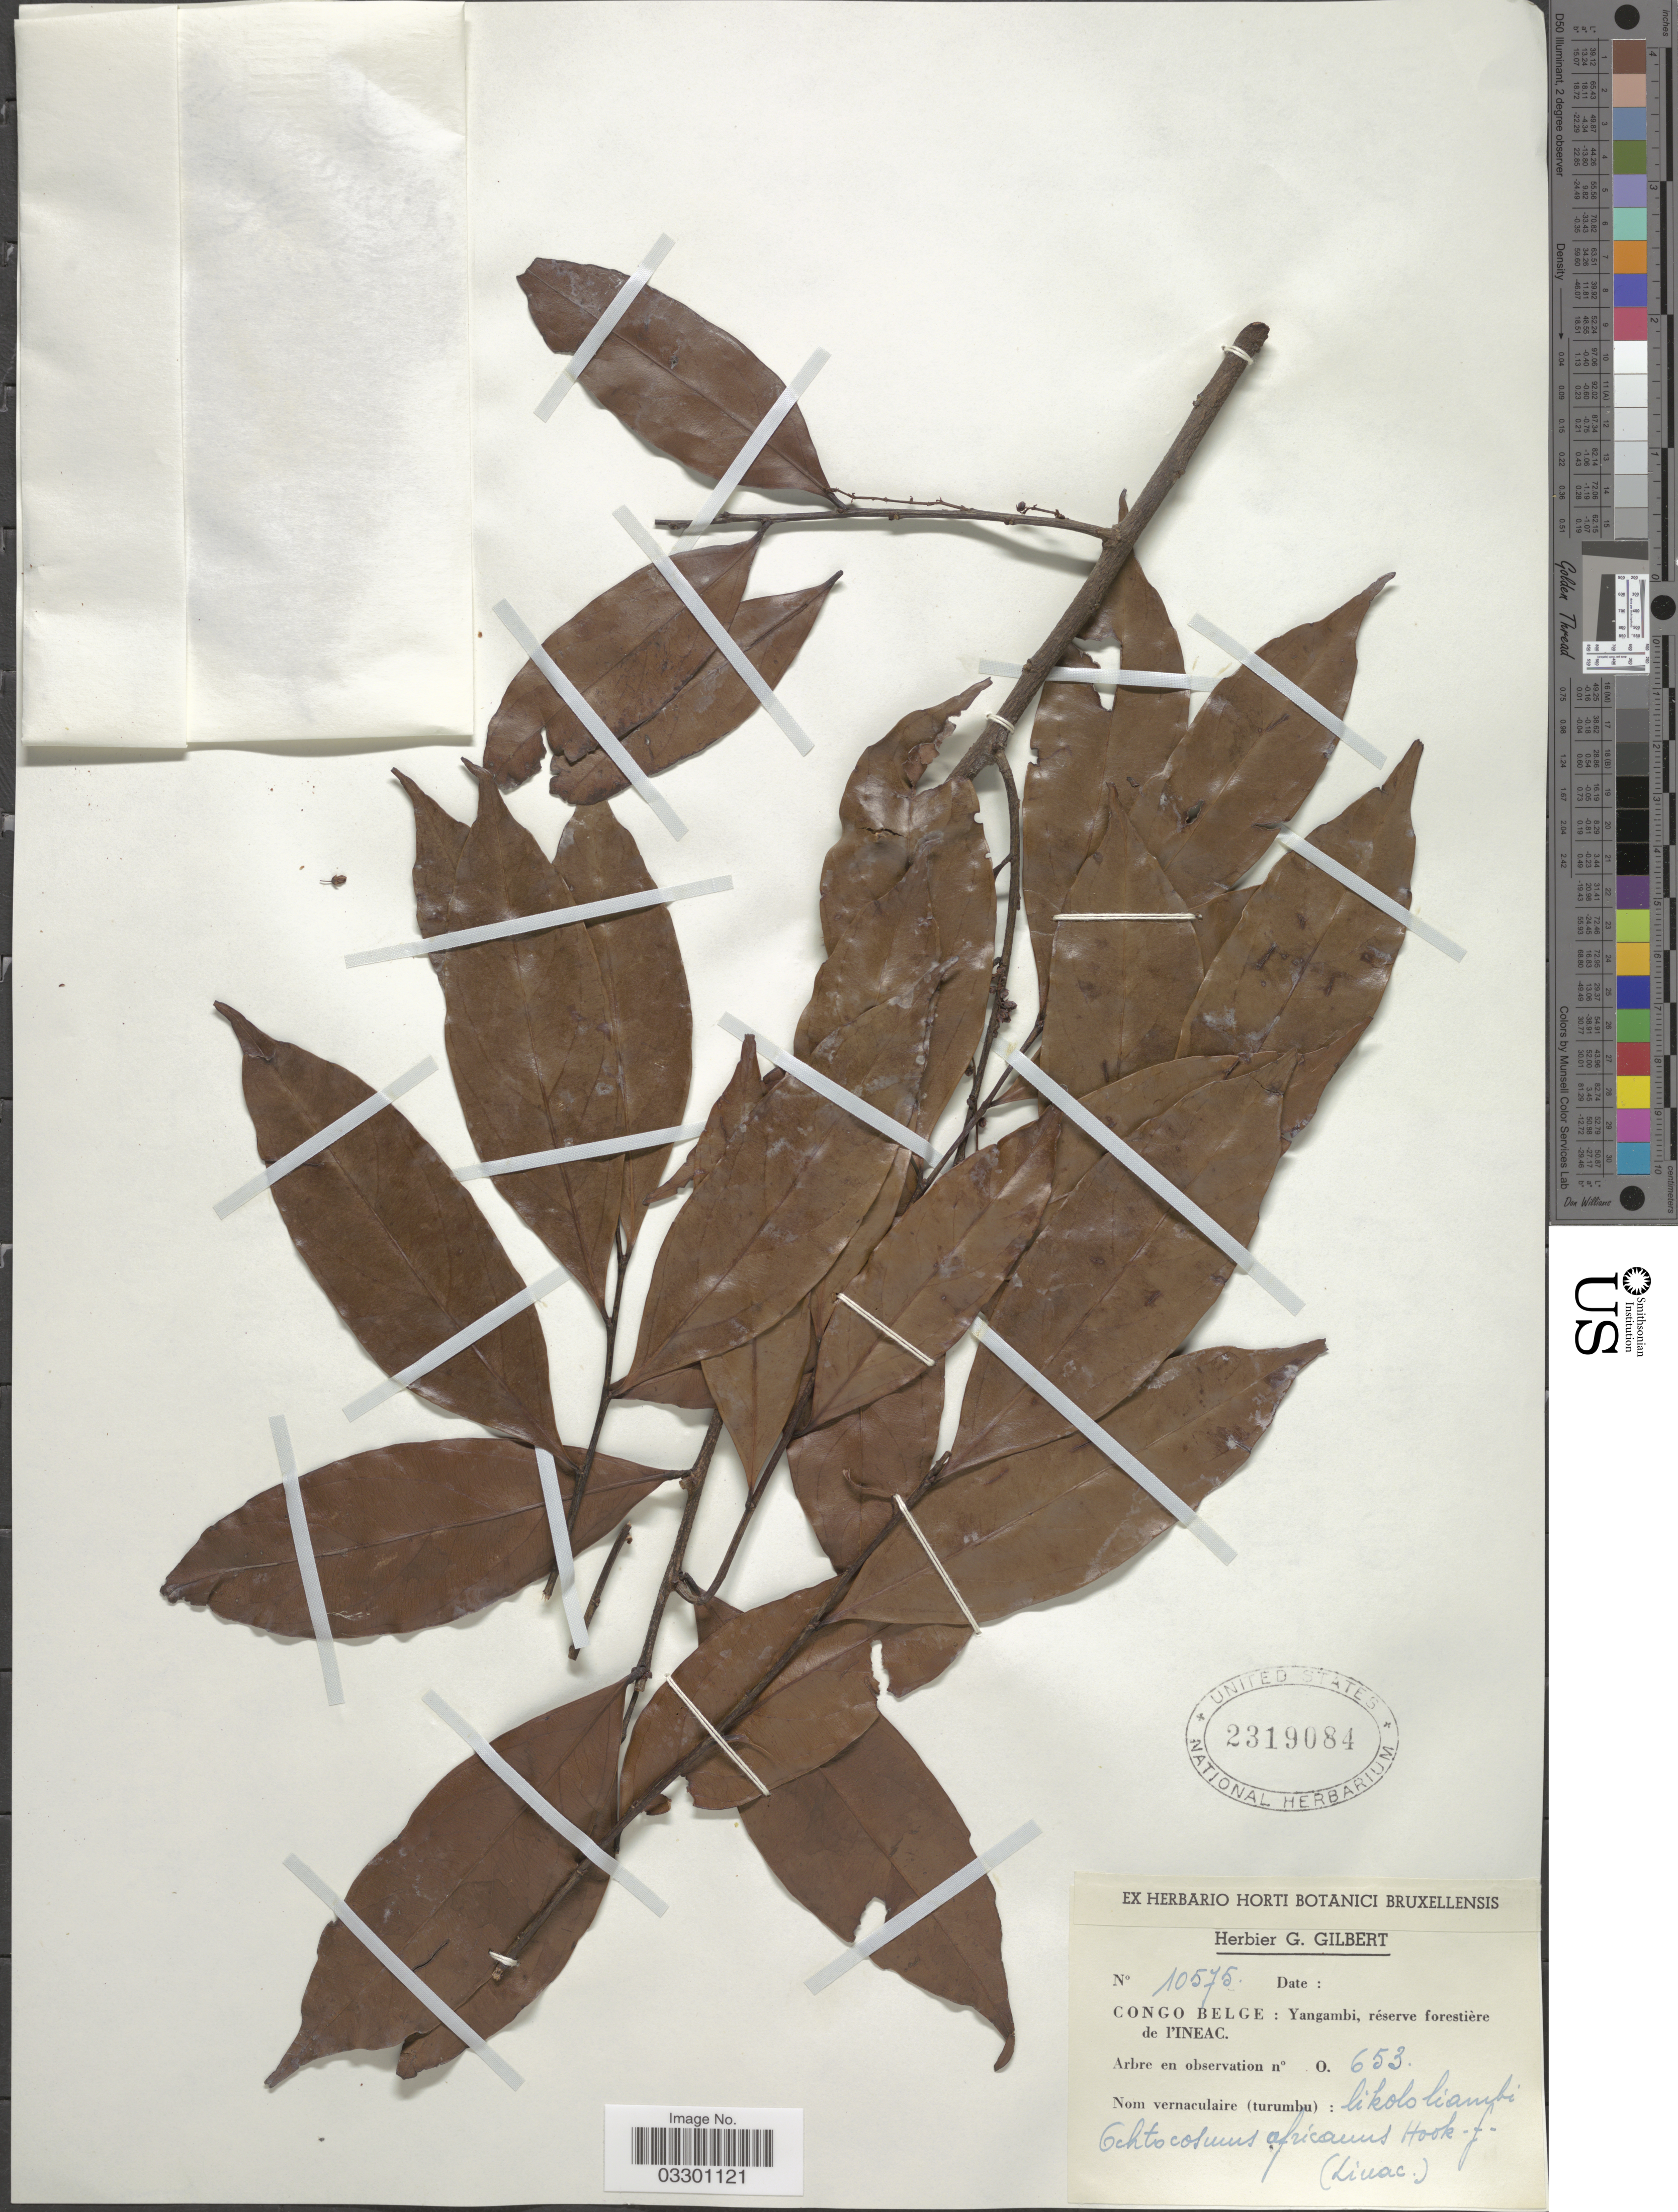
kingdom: Plantae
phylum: Tracheophyta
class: Magnoliopsida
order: Malpighiales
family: Ixonanthaceae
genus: Phyllocosmus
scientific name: Phyllocosmus africanus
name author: (Hook. f.) Klotzsch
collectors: Ex herb. G. Gilbert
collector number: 10575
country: Congo, Democratic Republic of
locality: Congo Belge: Yangambi, réserve forestière de l'Ineac.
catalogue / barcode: US 2319084